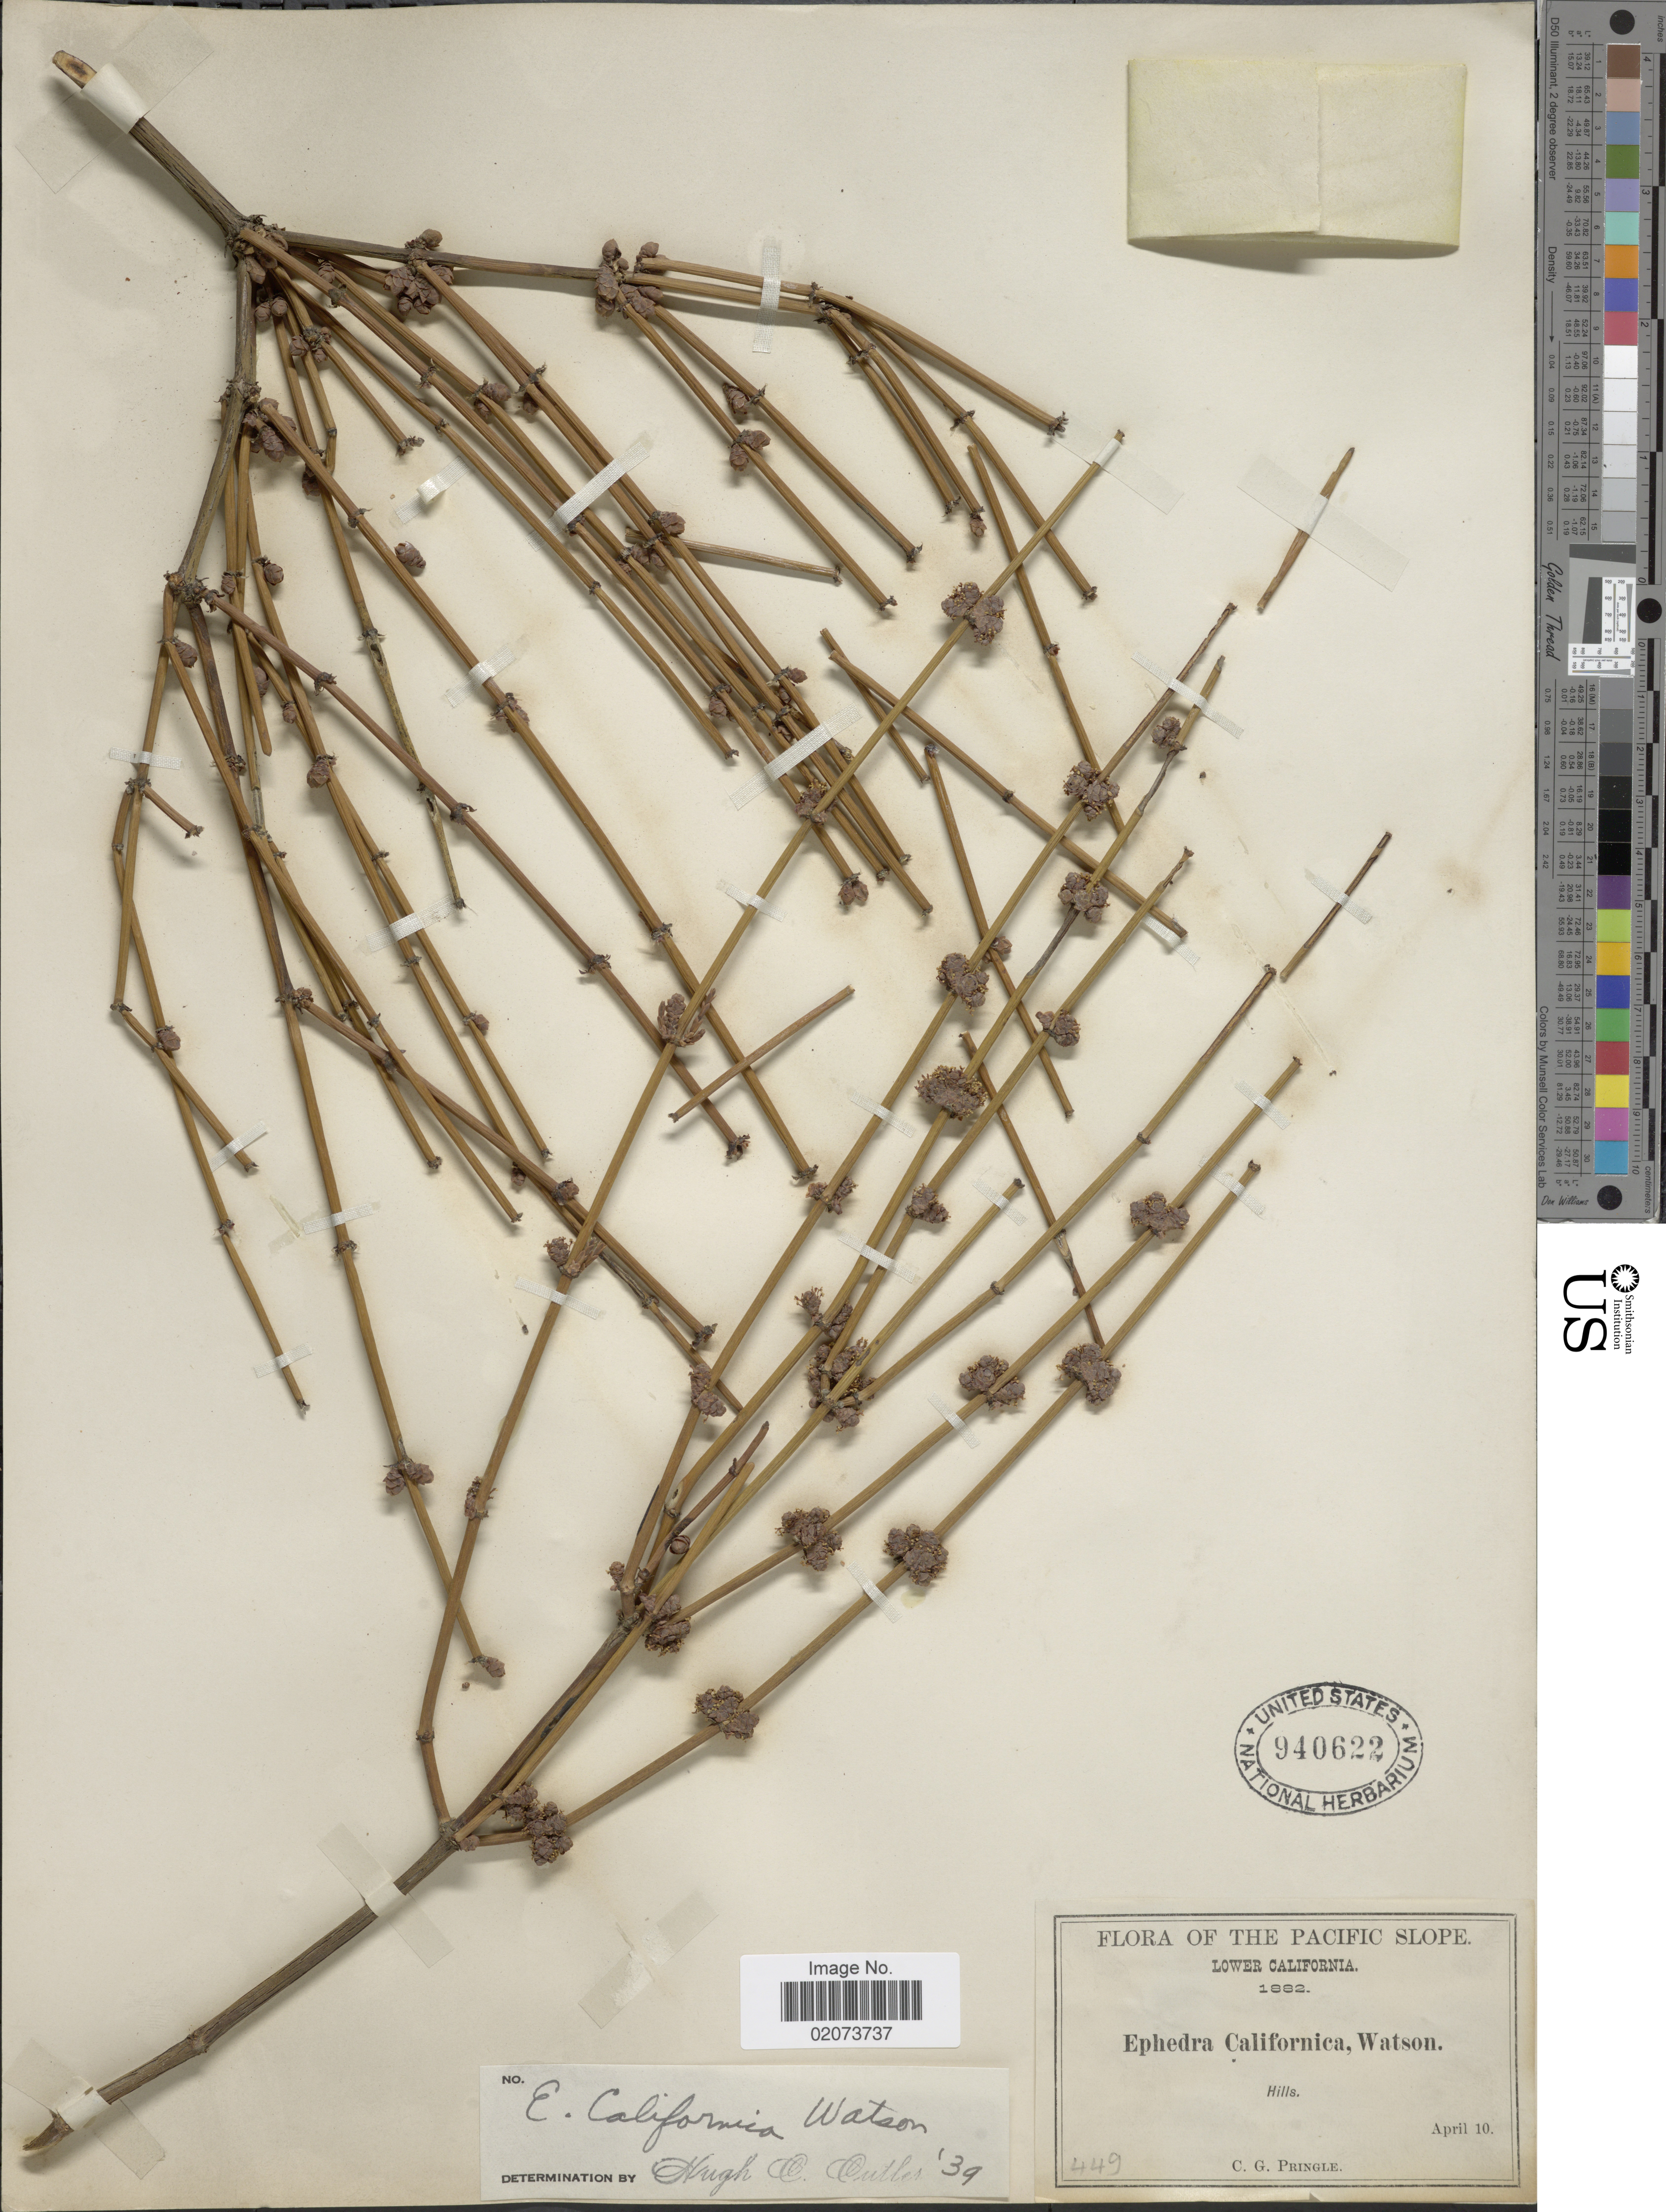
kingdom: Plantae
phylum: Tracheophyta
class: Gnetopsida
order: Ephedrales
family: Ephedraceae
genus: Ephedra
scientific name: Ephedra californica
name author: S. Watson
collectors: C. G. Pringle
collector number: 449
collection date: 1882-04-10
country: Mexico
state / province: Baja California Norte / Baja California Sur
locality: The Pacific Slope, Lower California, Hills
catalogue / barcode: US 940622